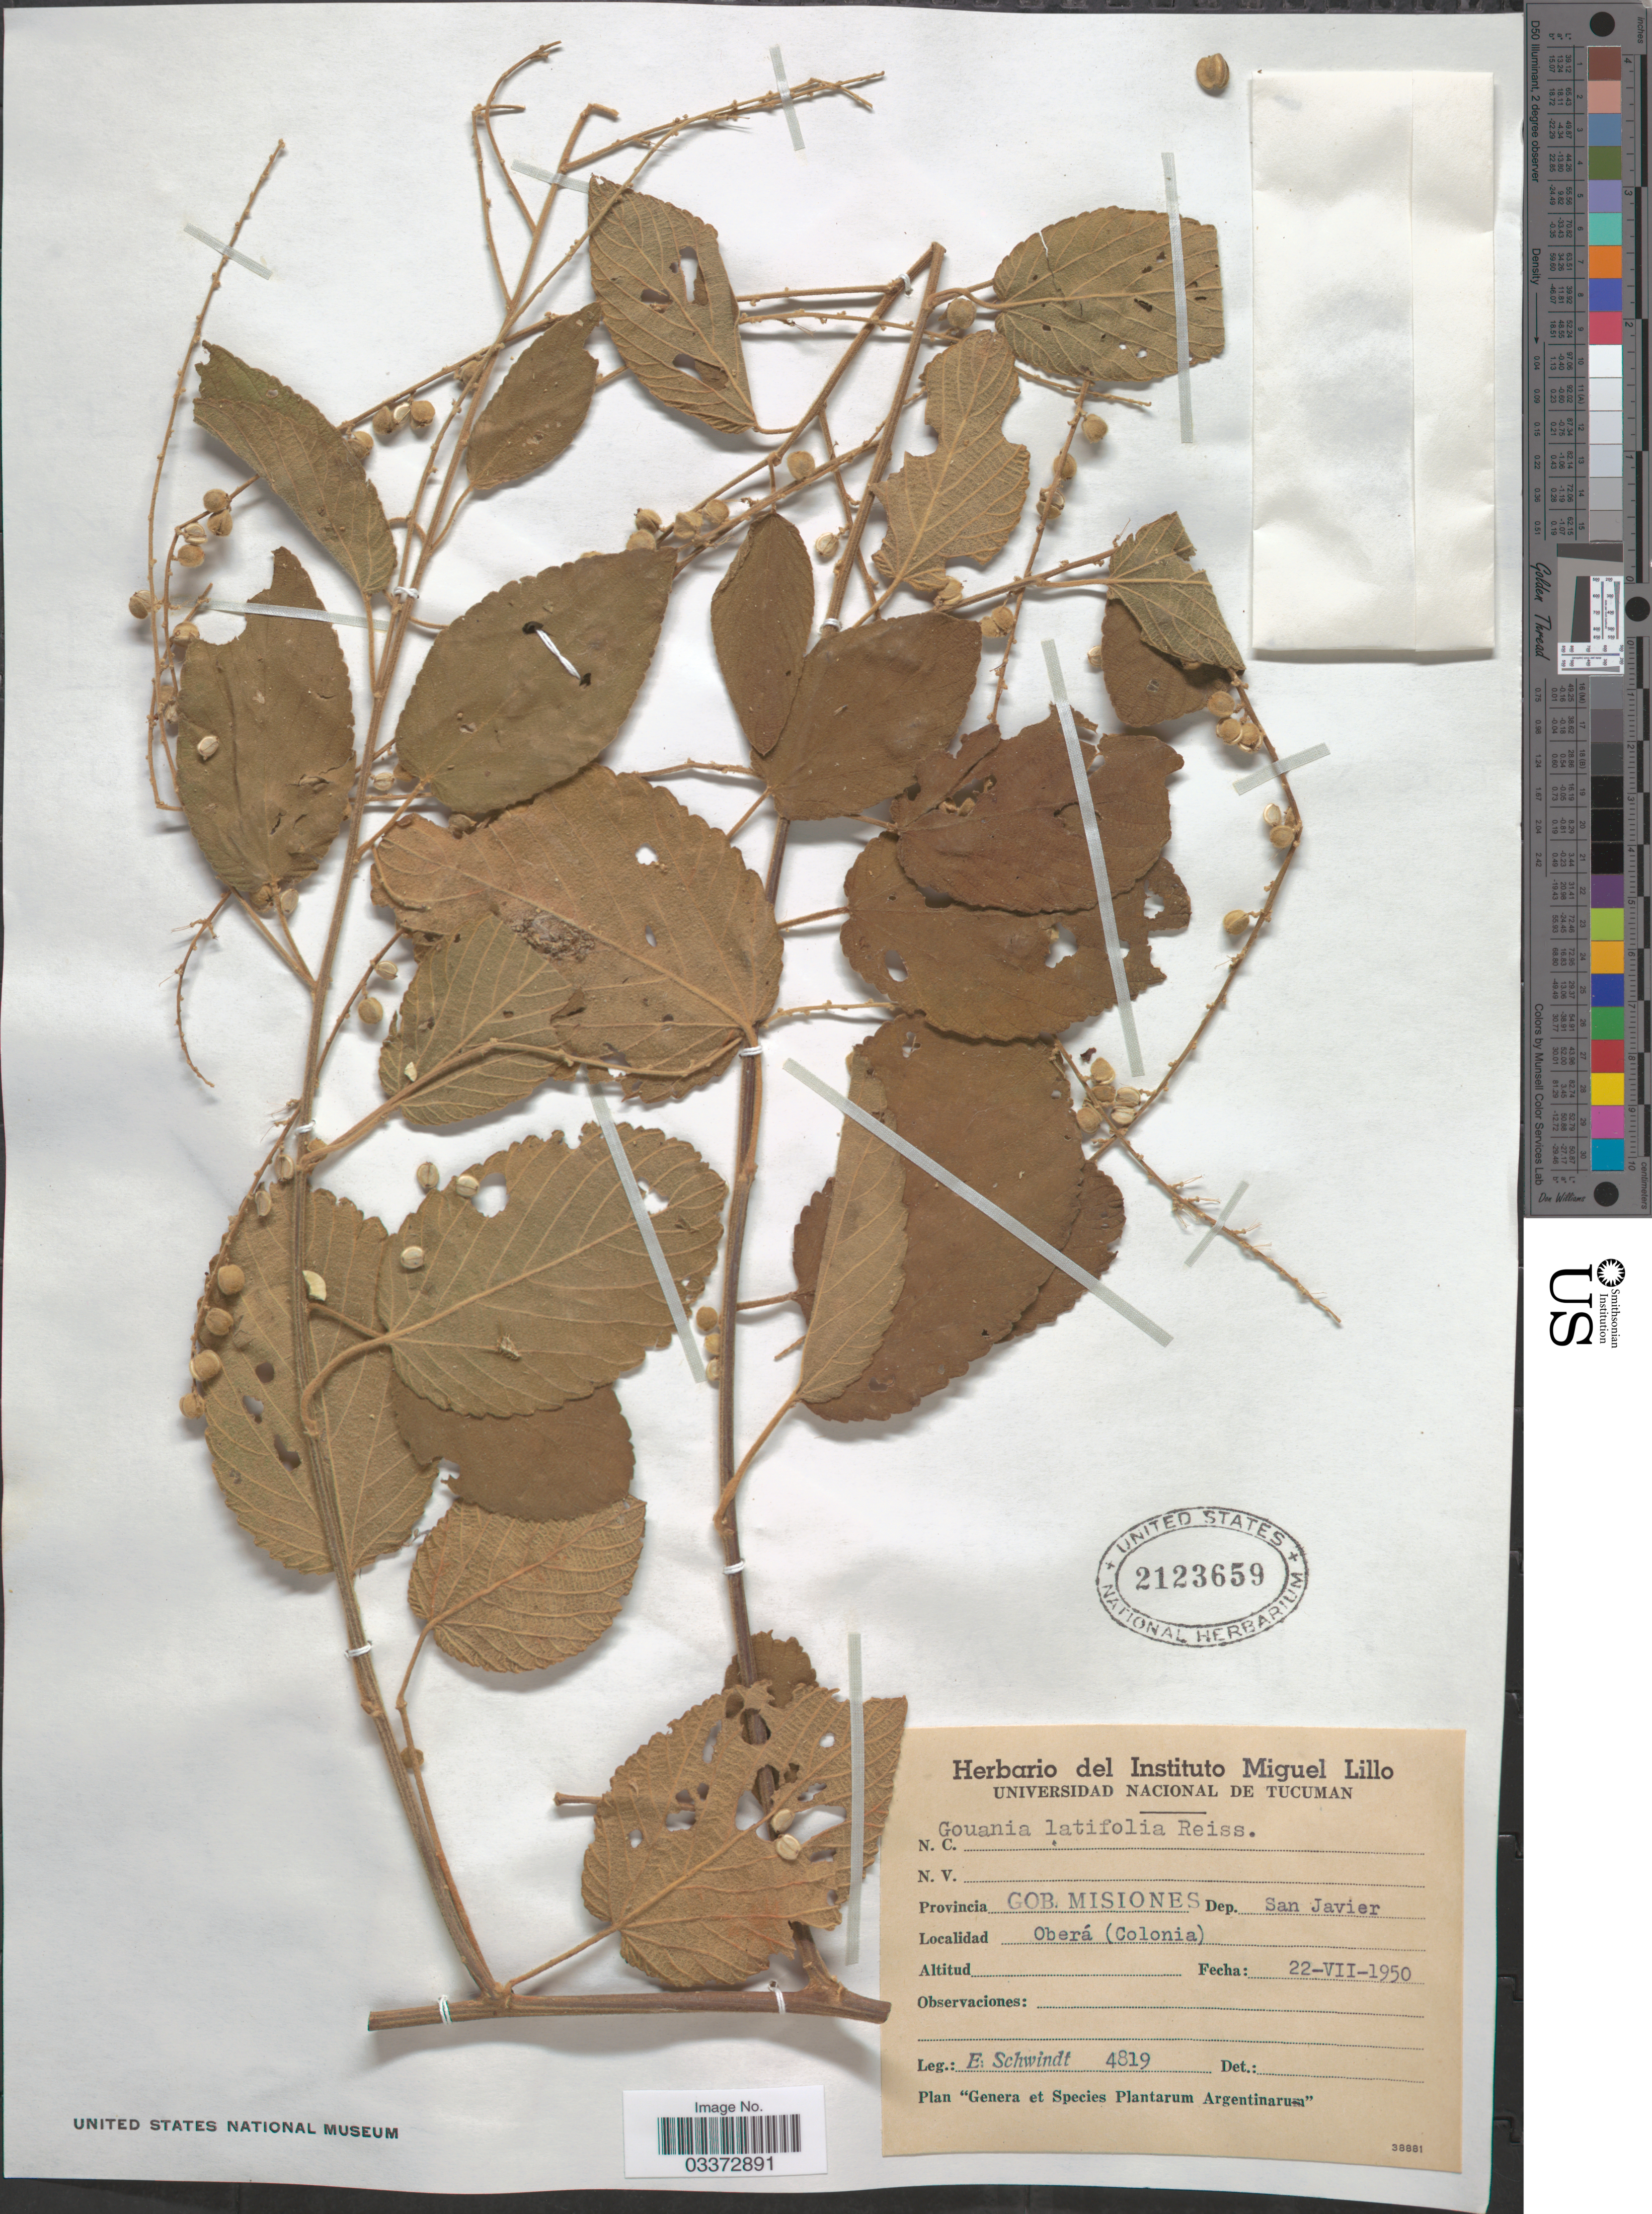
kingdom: Plantae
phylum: Tracheophyta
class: Magnoliopsida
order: Rosales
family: Rhamnaceae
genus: Gouania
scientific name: Gouania latifolia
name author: Reissek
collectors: E. Schwindt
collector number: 4819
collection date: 1950-07-22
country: Argentina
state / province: Misiones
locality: Gob. Misiones. Dep. San Javier. Oberá (Colonia).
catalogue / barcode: US 2123659